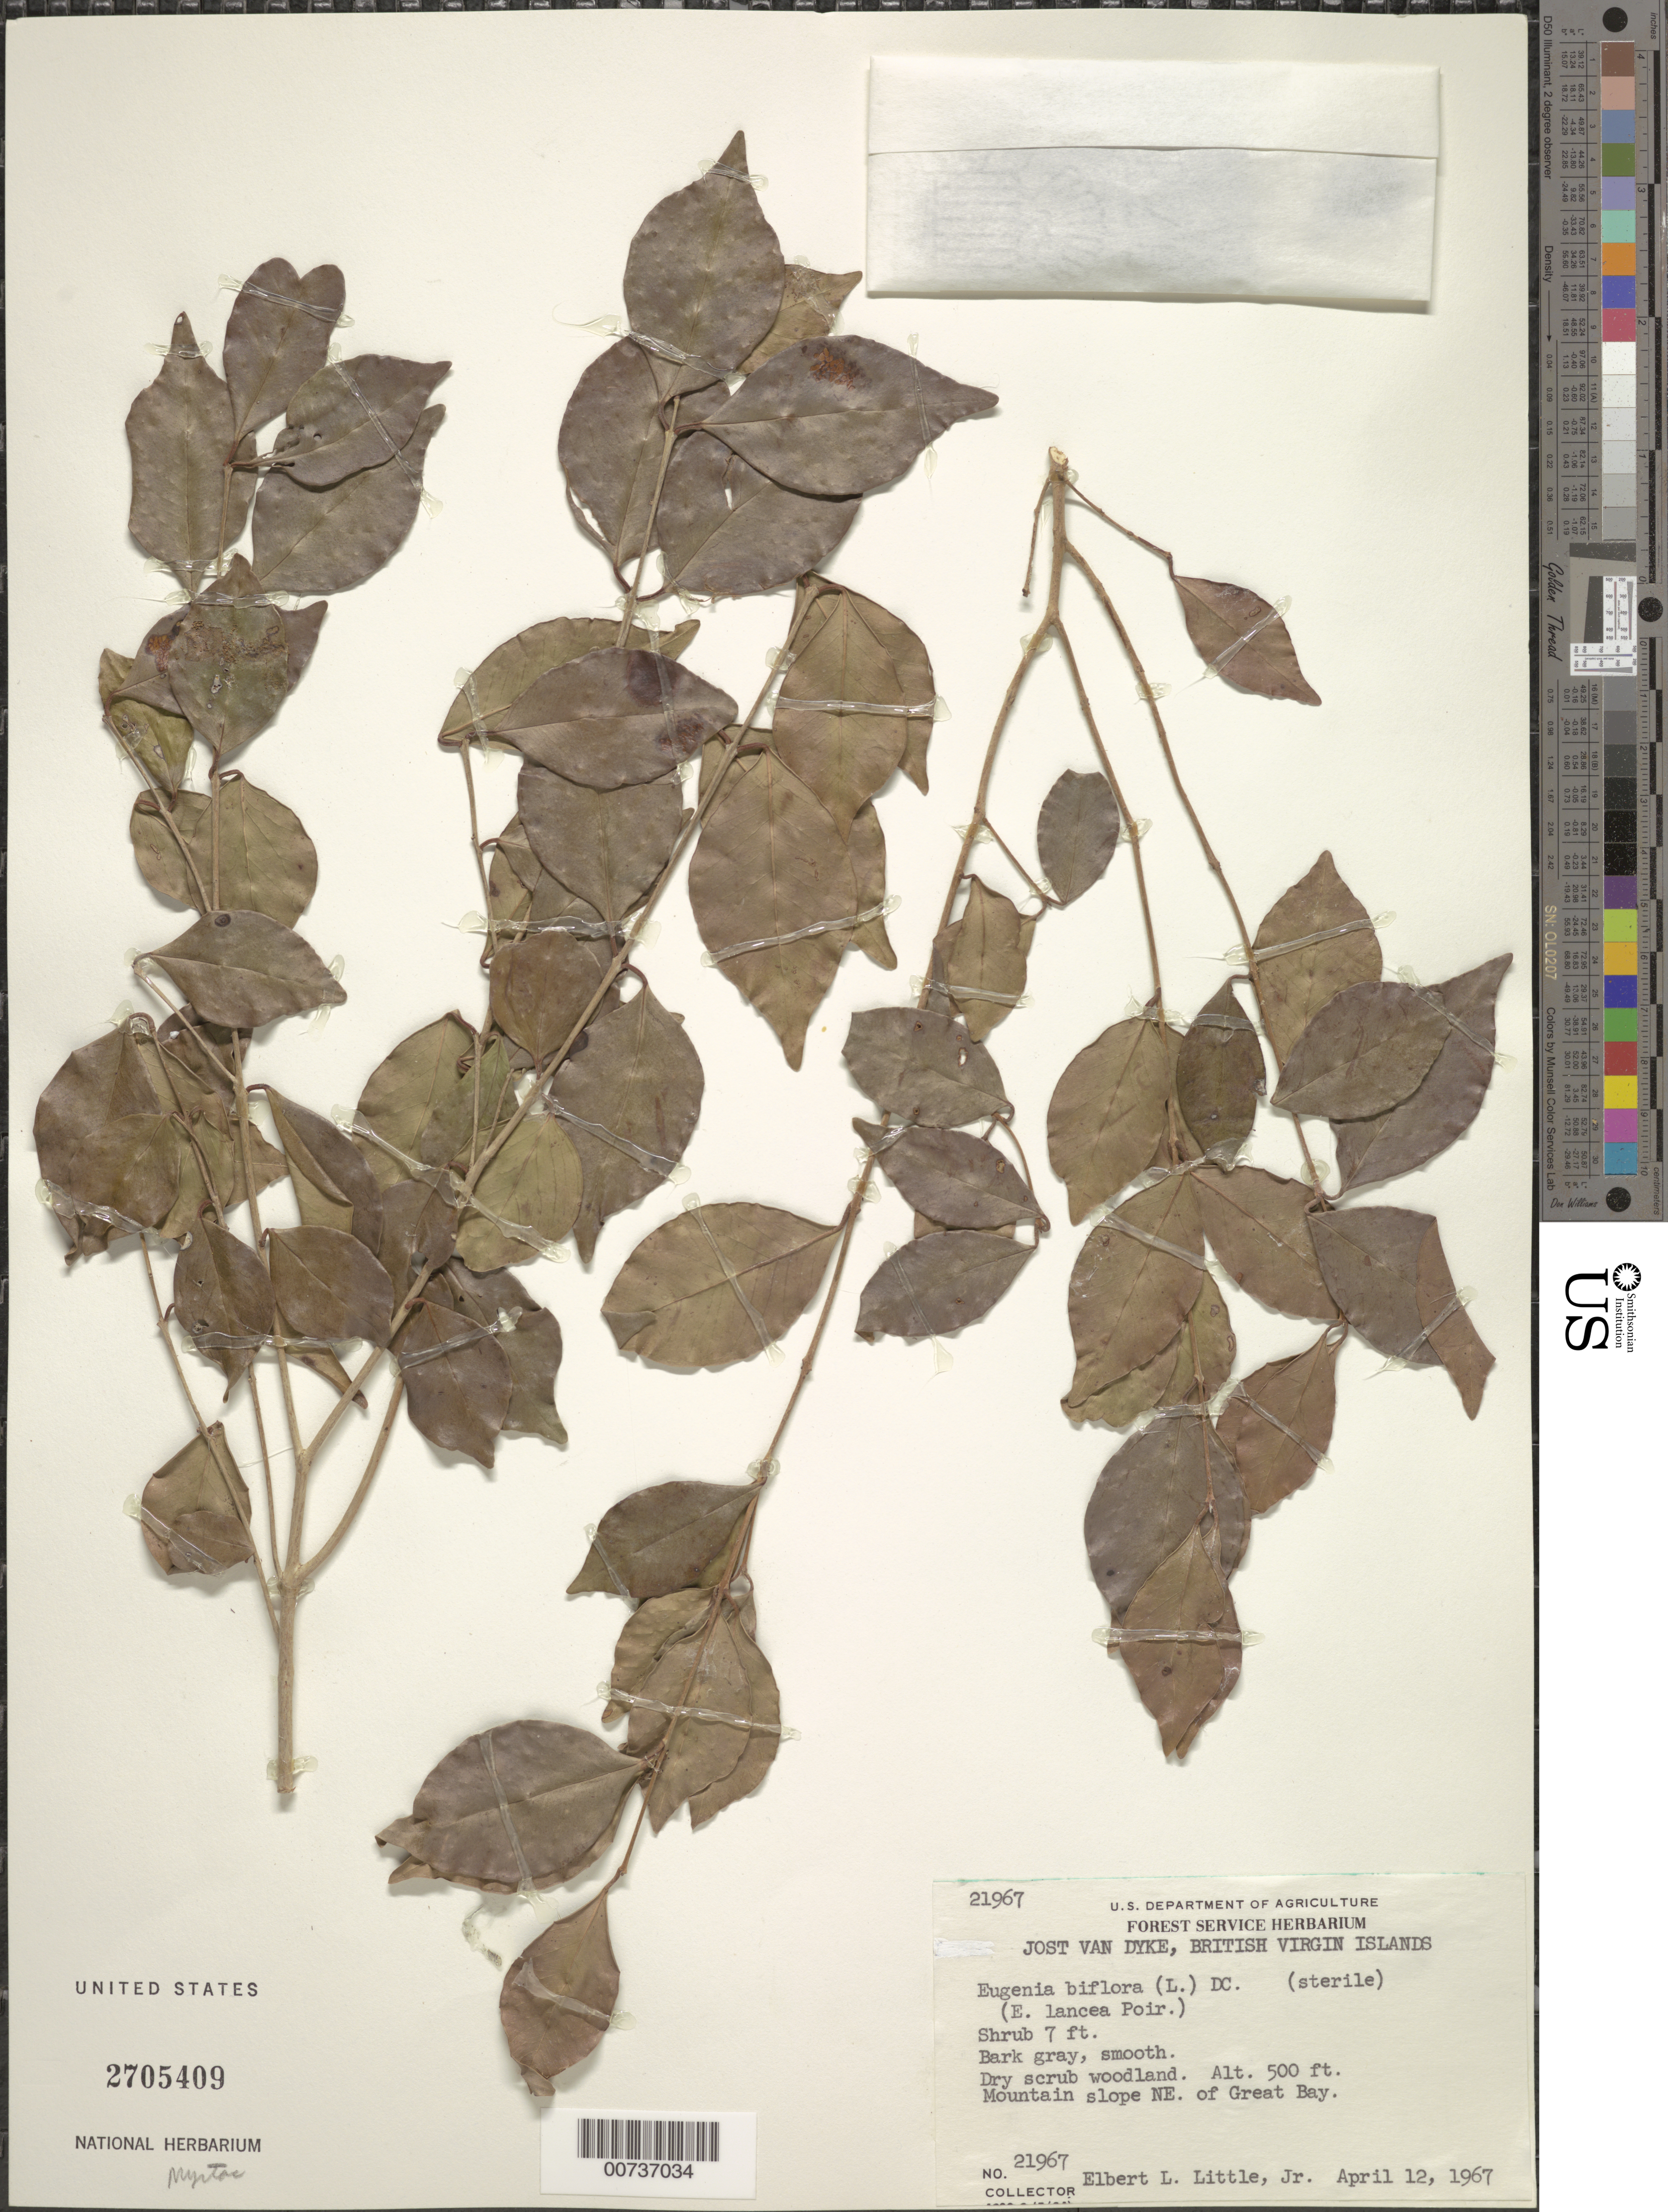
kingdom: Plantae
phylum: Tracheophyta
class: Magnoliopsida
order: Myrtales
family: Myrtaceae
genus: Eugenia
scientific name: Eugenia biflora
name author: (L.) DC.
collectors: E. L. Little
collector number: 21967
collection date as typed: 12 Apr 1967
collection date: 1967-04-12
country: British Virgin Islands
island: Jost Van Dyke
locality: Mountain slope NE of Great Bay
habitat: Dry scrub woodland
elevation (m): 152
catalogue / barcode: US 2705409